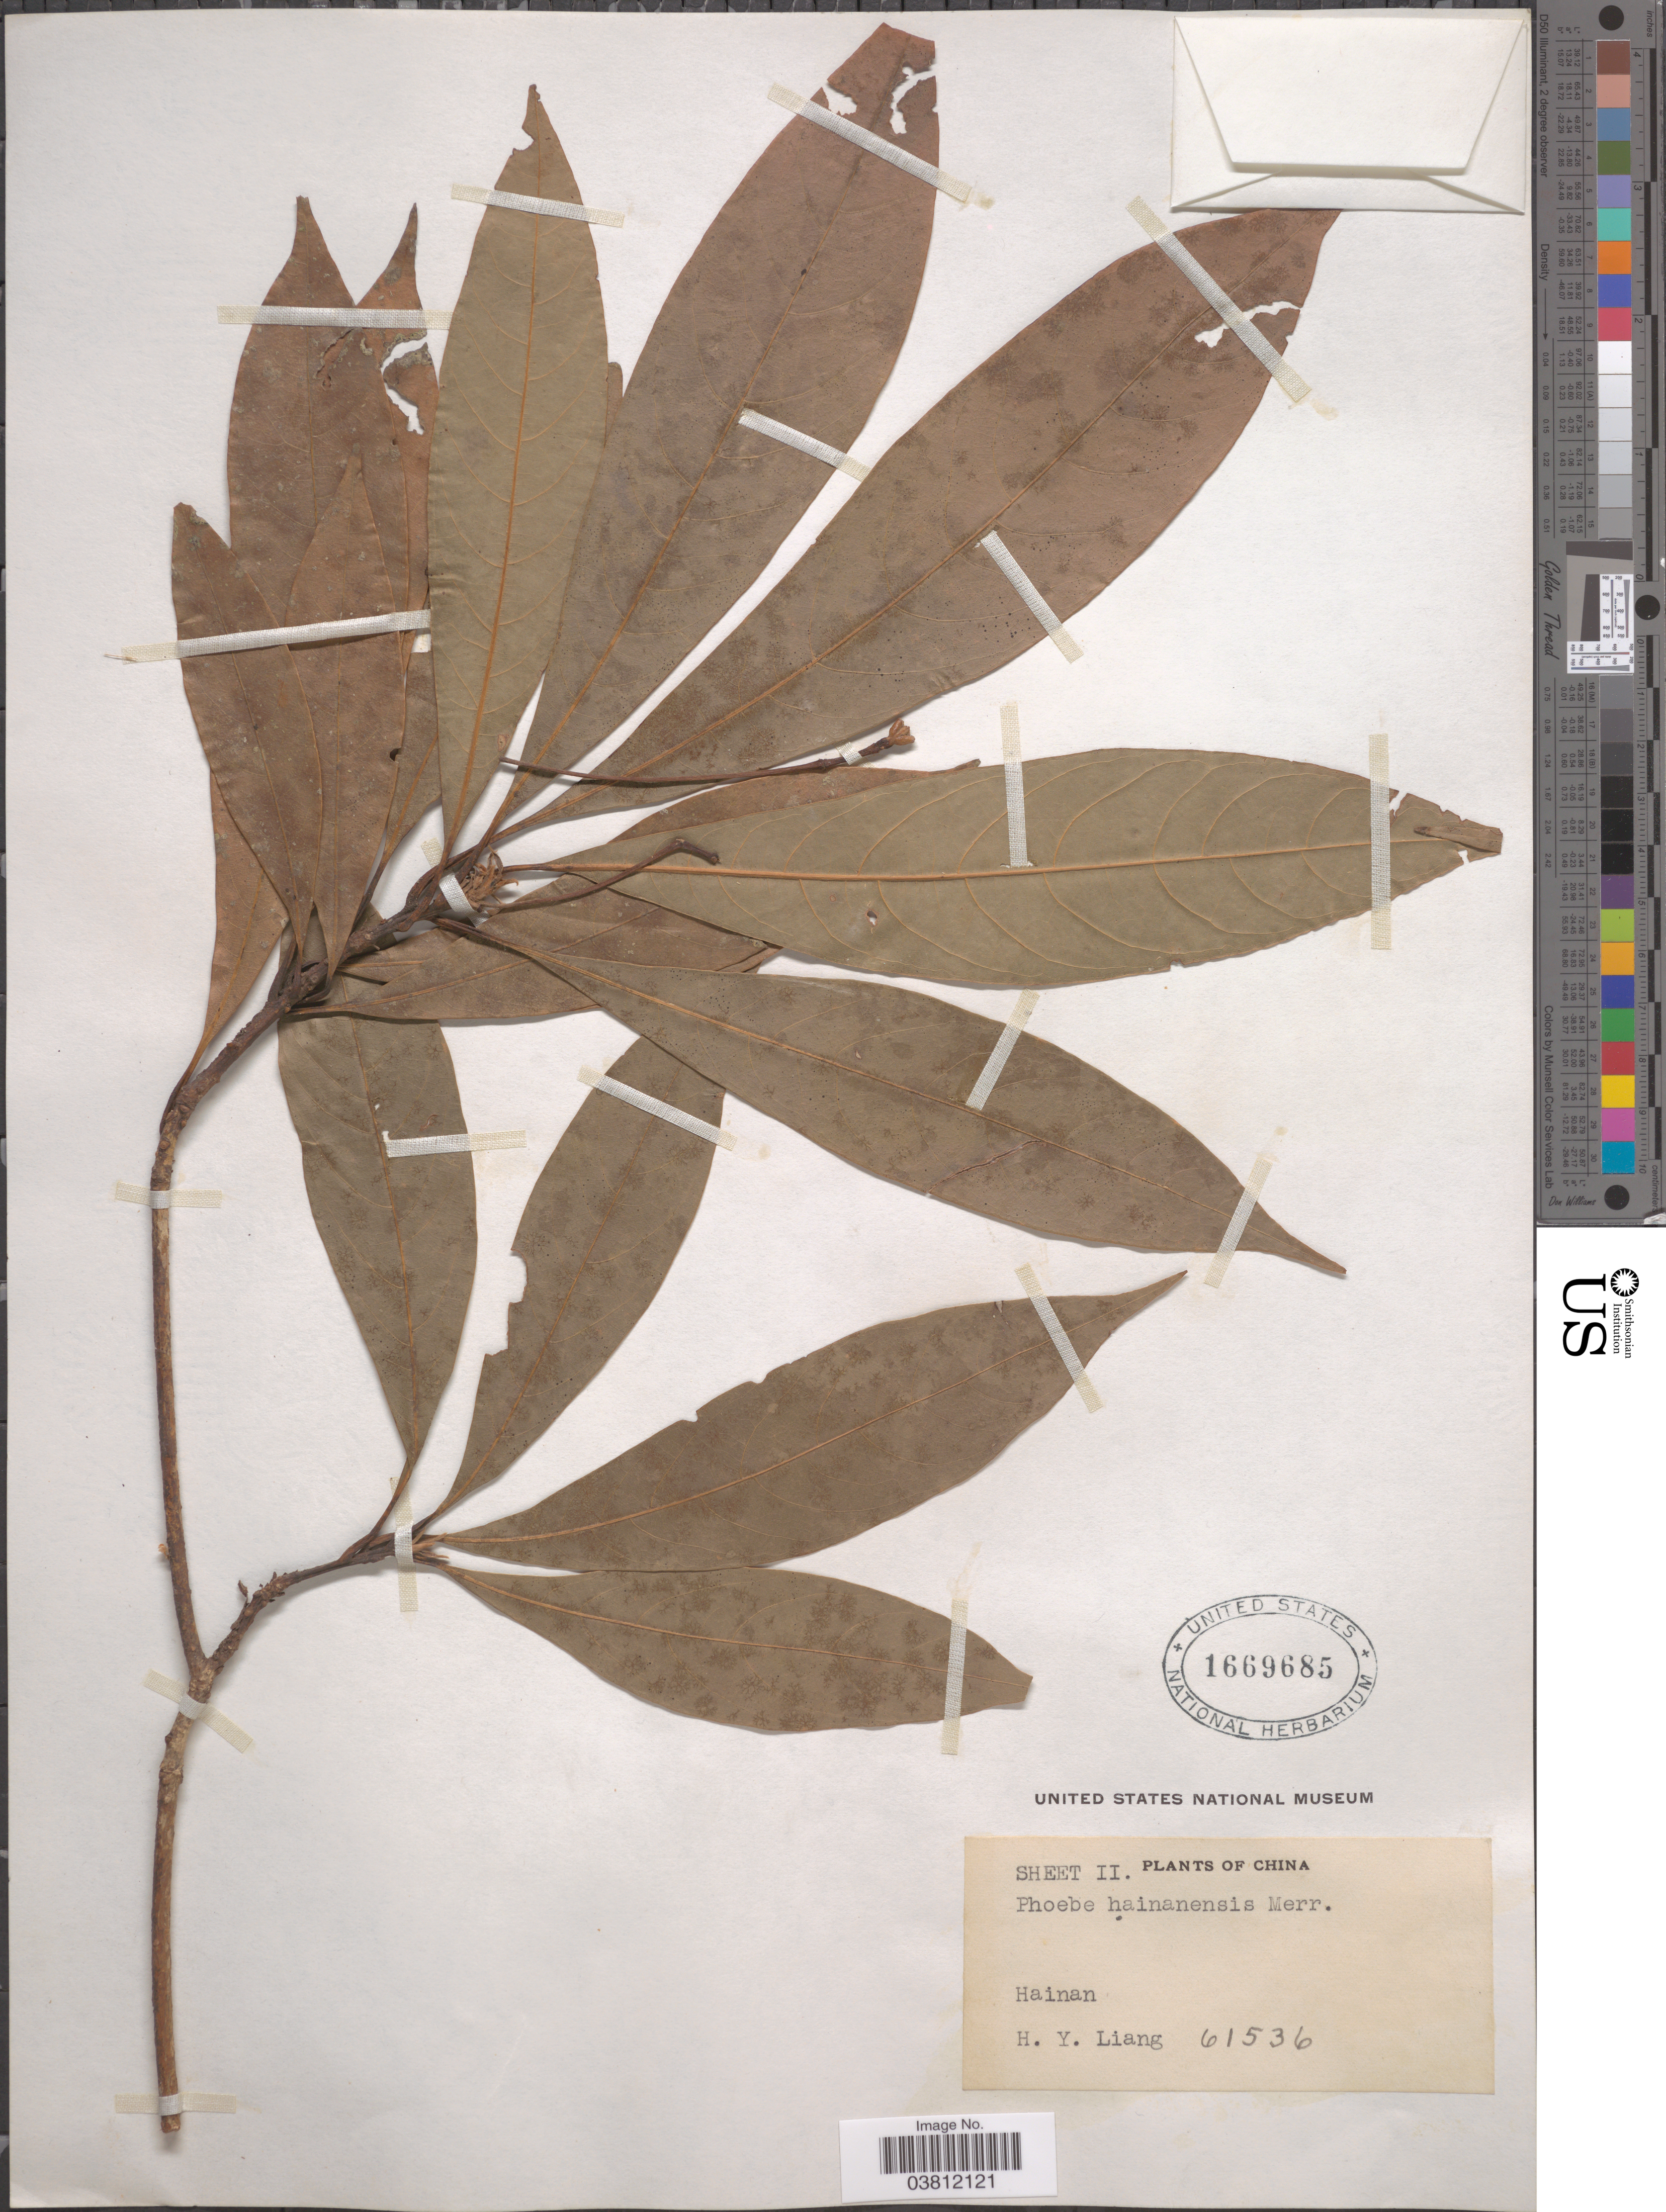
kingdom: Plantae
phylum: Tracheophyta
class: Magnoliopsida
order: Laurales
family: Lauraceae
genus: Phoebe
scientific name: Phoebe hainanensis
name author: Merr.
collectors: H. Y. Liang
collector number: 61536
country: China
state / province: Hainan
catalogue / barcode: US 1669685